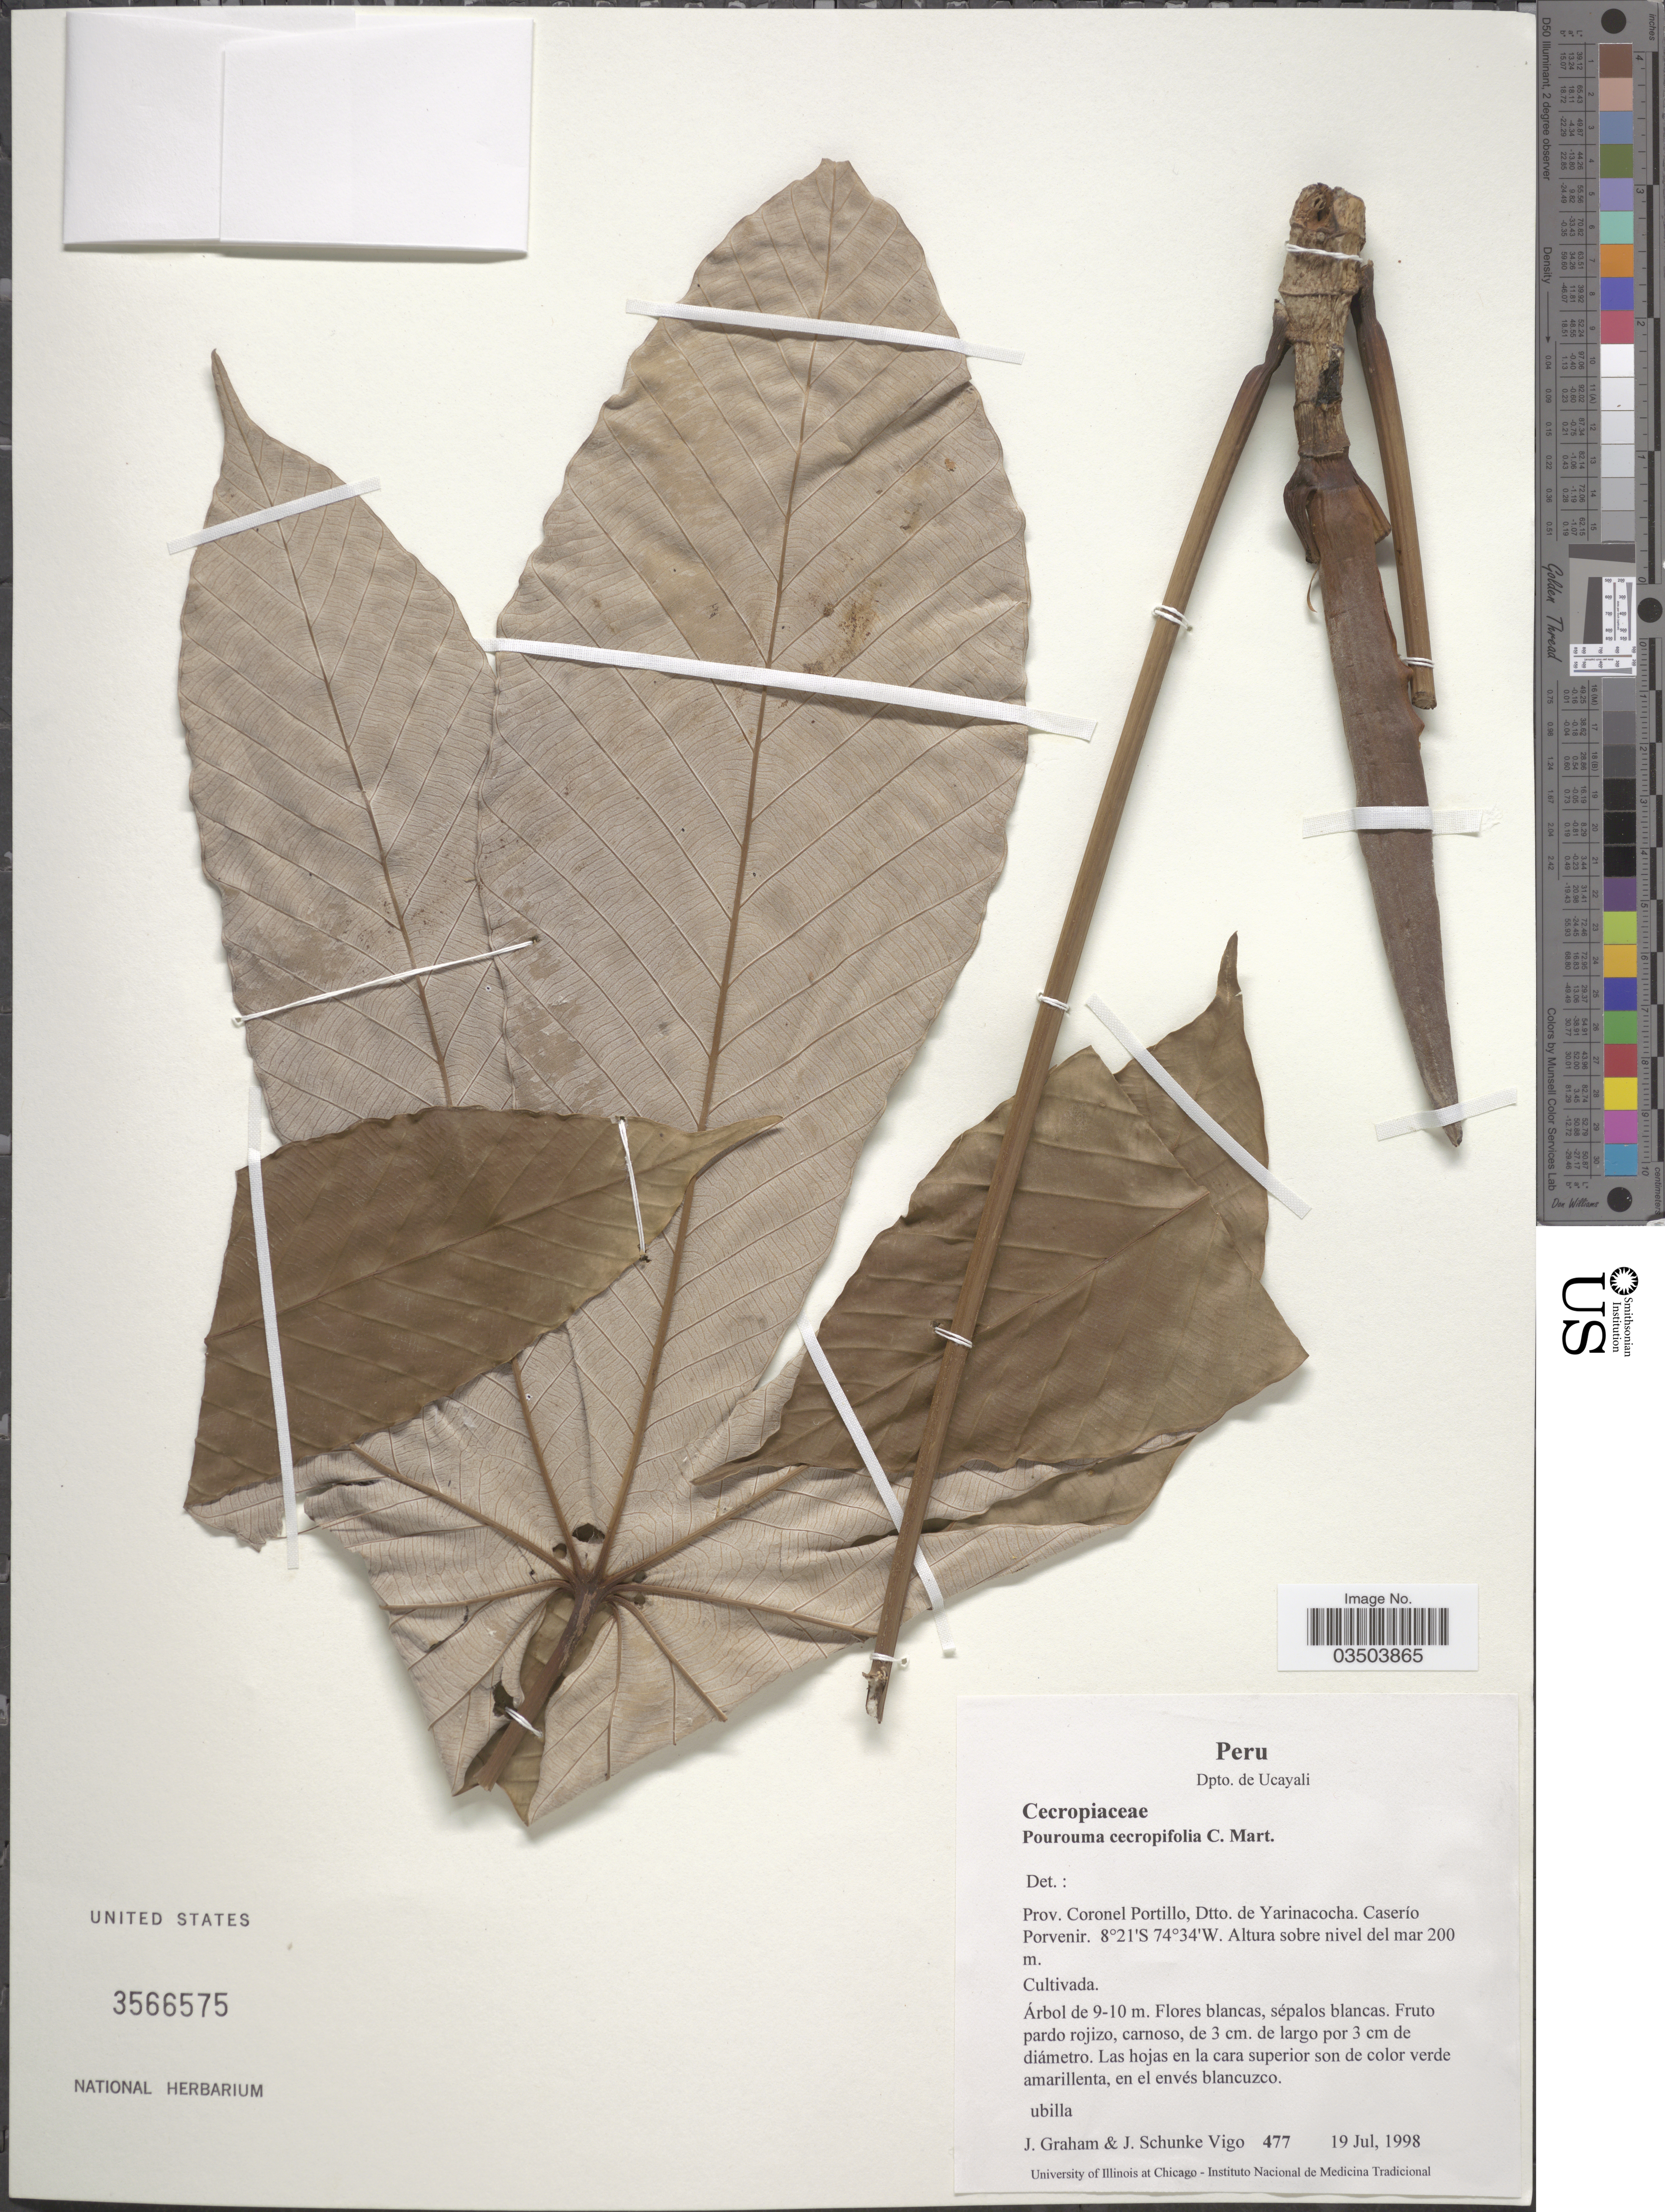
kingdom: Plantae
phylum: Tracheophyta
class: Magnoliopsida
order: Rosales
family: Urticaceae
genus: Pourouma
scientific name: Pourouma cecropiifolia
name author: Mart.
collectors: J. Graham & J. Schunke Vigo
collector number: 477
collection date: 1998-07-19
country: Peru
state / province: Ucayali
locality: Dpto. de Ucayali. Prov. Coronel Portillo, Dtto. de Yarinacocha. Caserío Porvenir.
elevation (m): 0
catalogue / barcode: US 3566575